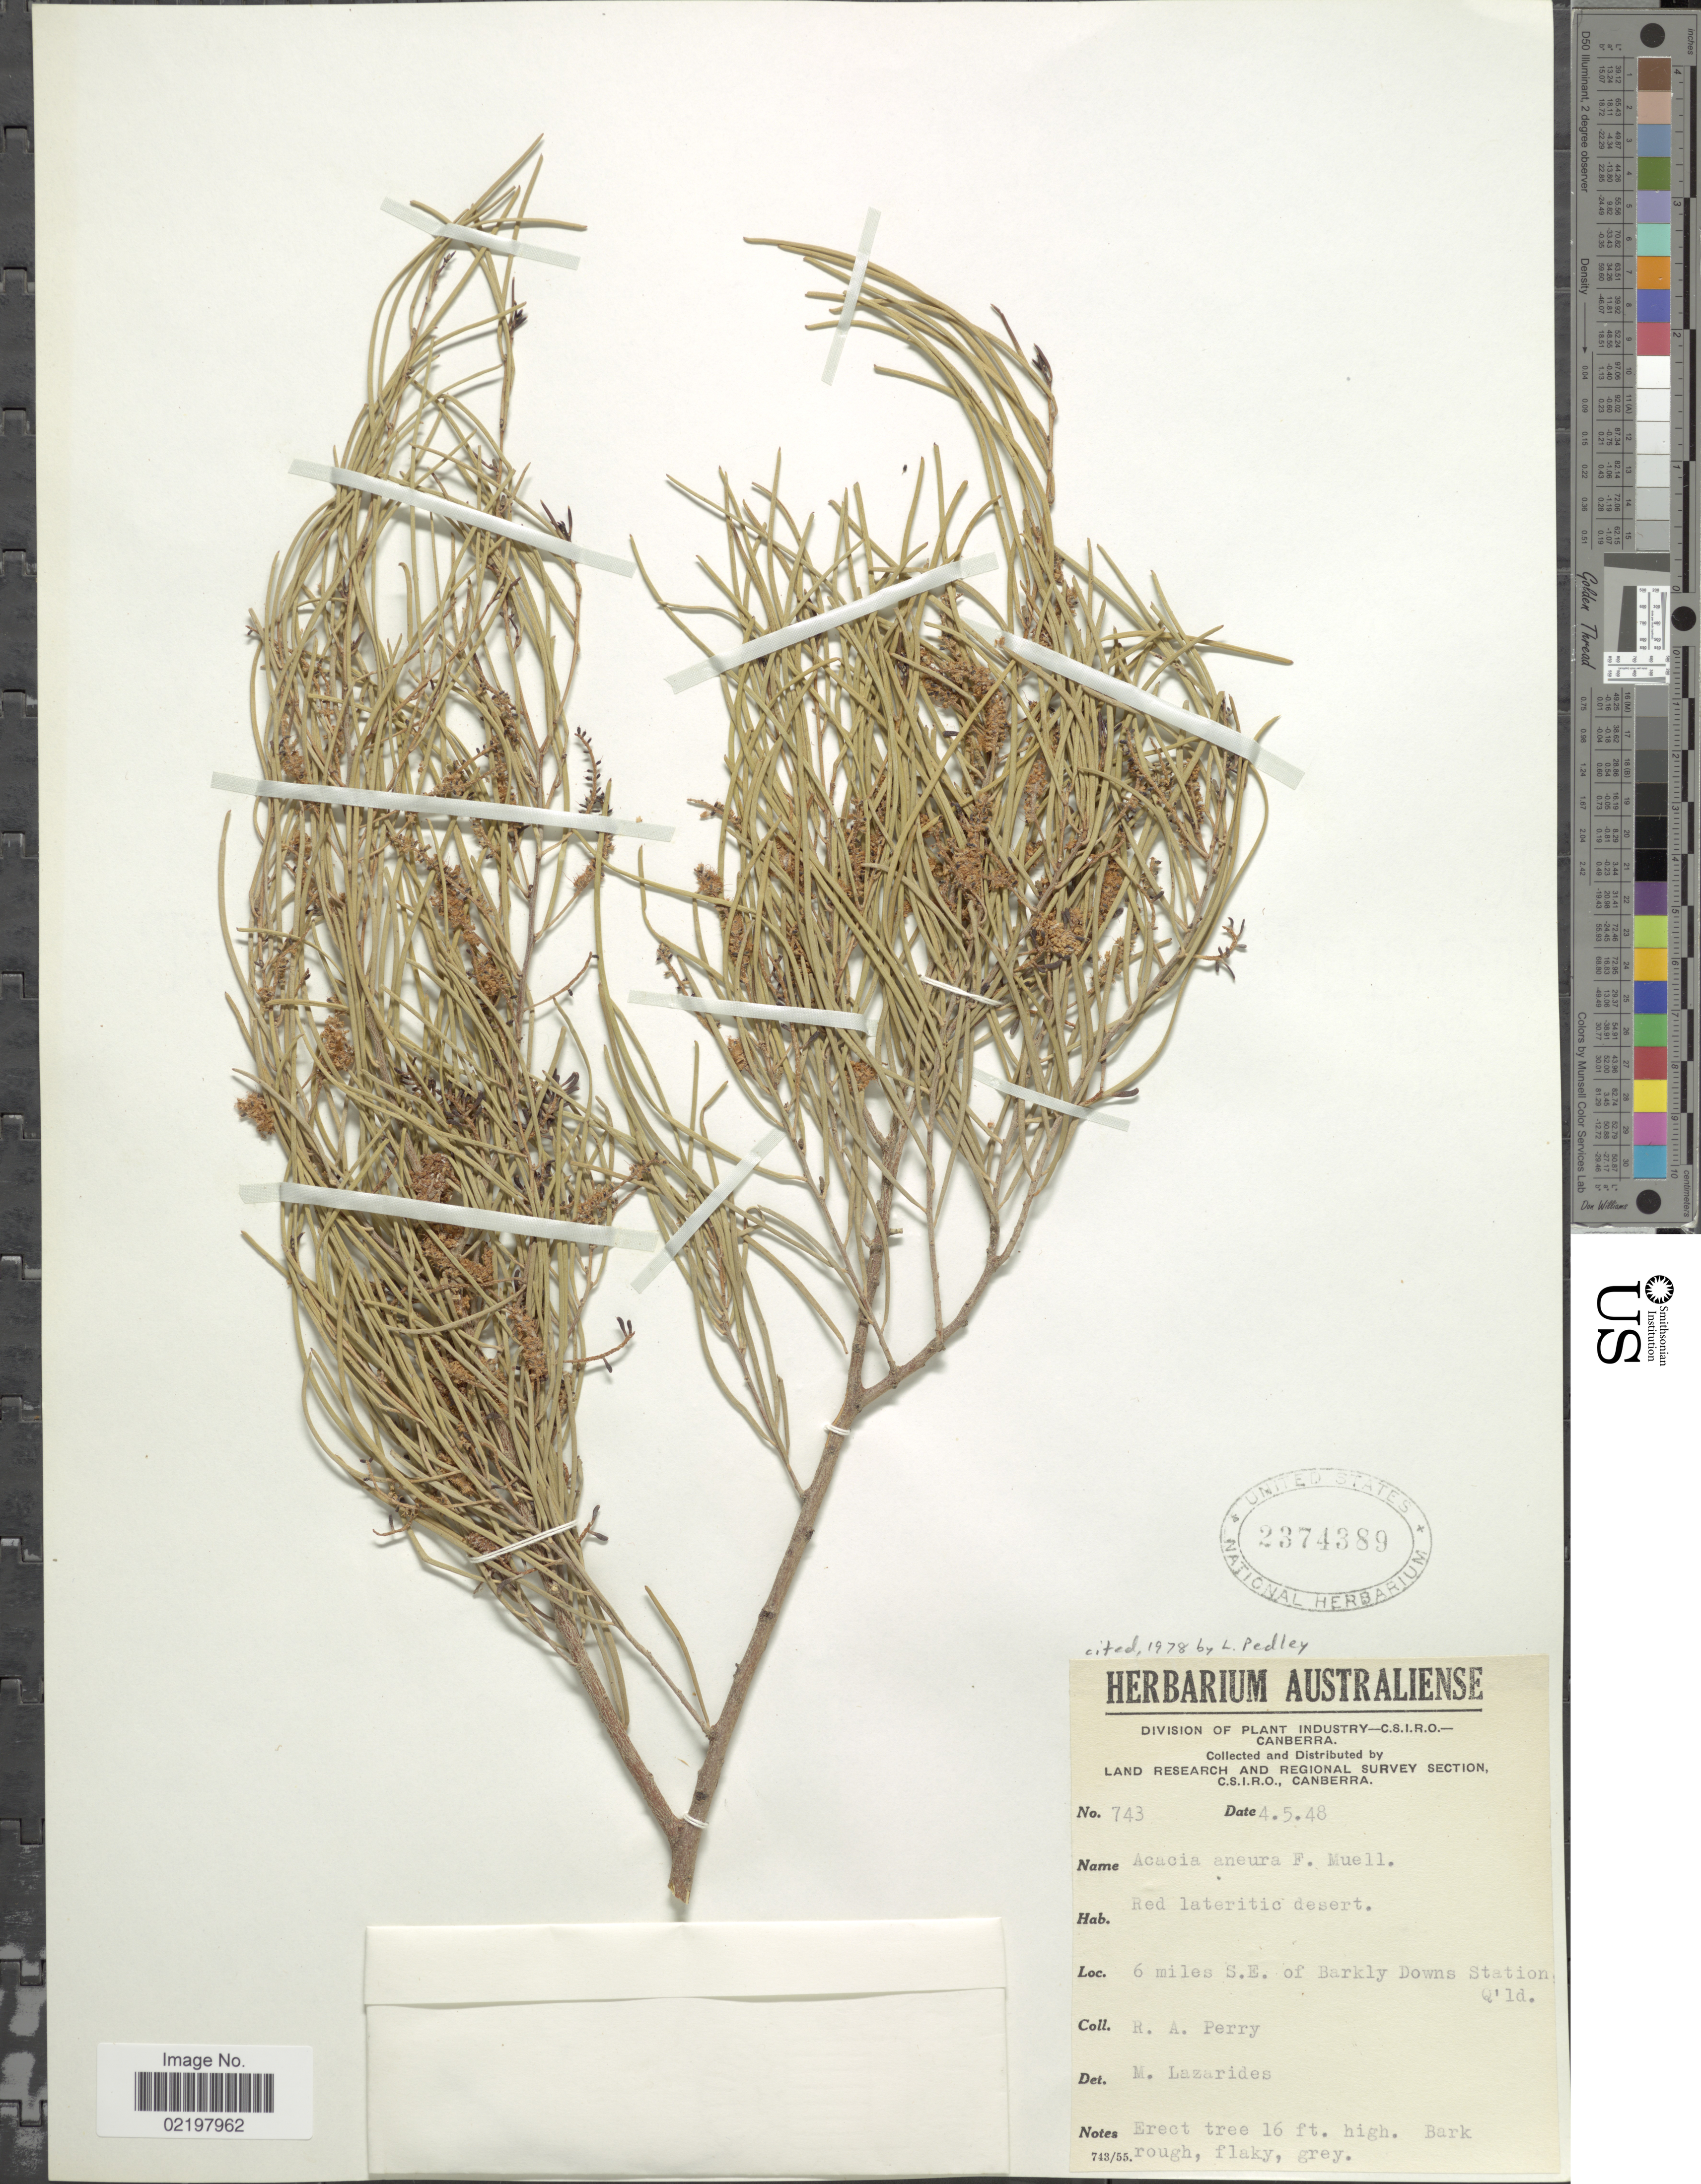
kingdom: Plantae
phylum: Tracheophyta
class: Magnoliopsida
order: Fabales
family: Fabaceae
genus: Acacia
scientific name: Acacia aneura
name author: F. Muell. ex Benth.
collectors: Perry, R. A.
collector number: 743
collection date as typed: Transcribed d/m/y: 4/5/48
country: Australia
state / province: Queensland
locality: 6 miles S.E. of Barkly Downs Station, Q' ld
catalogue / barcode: US 2374389